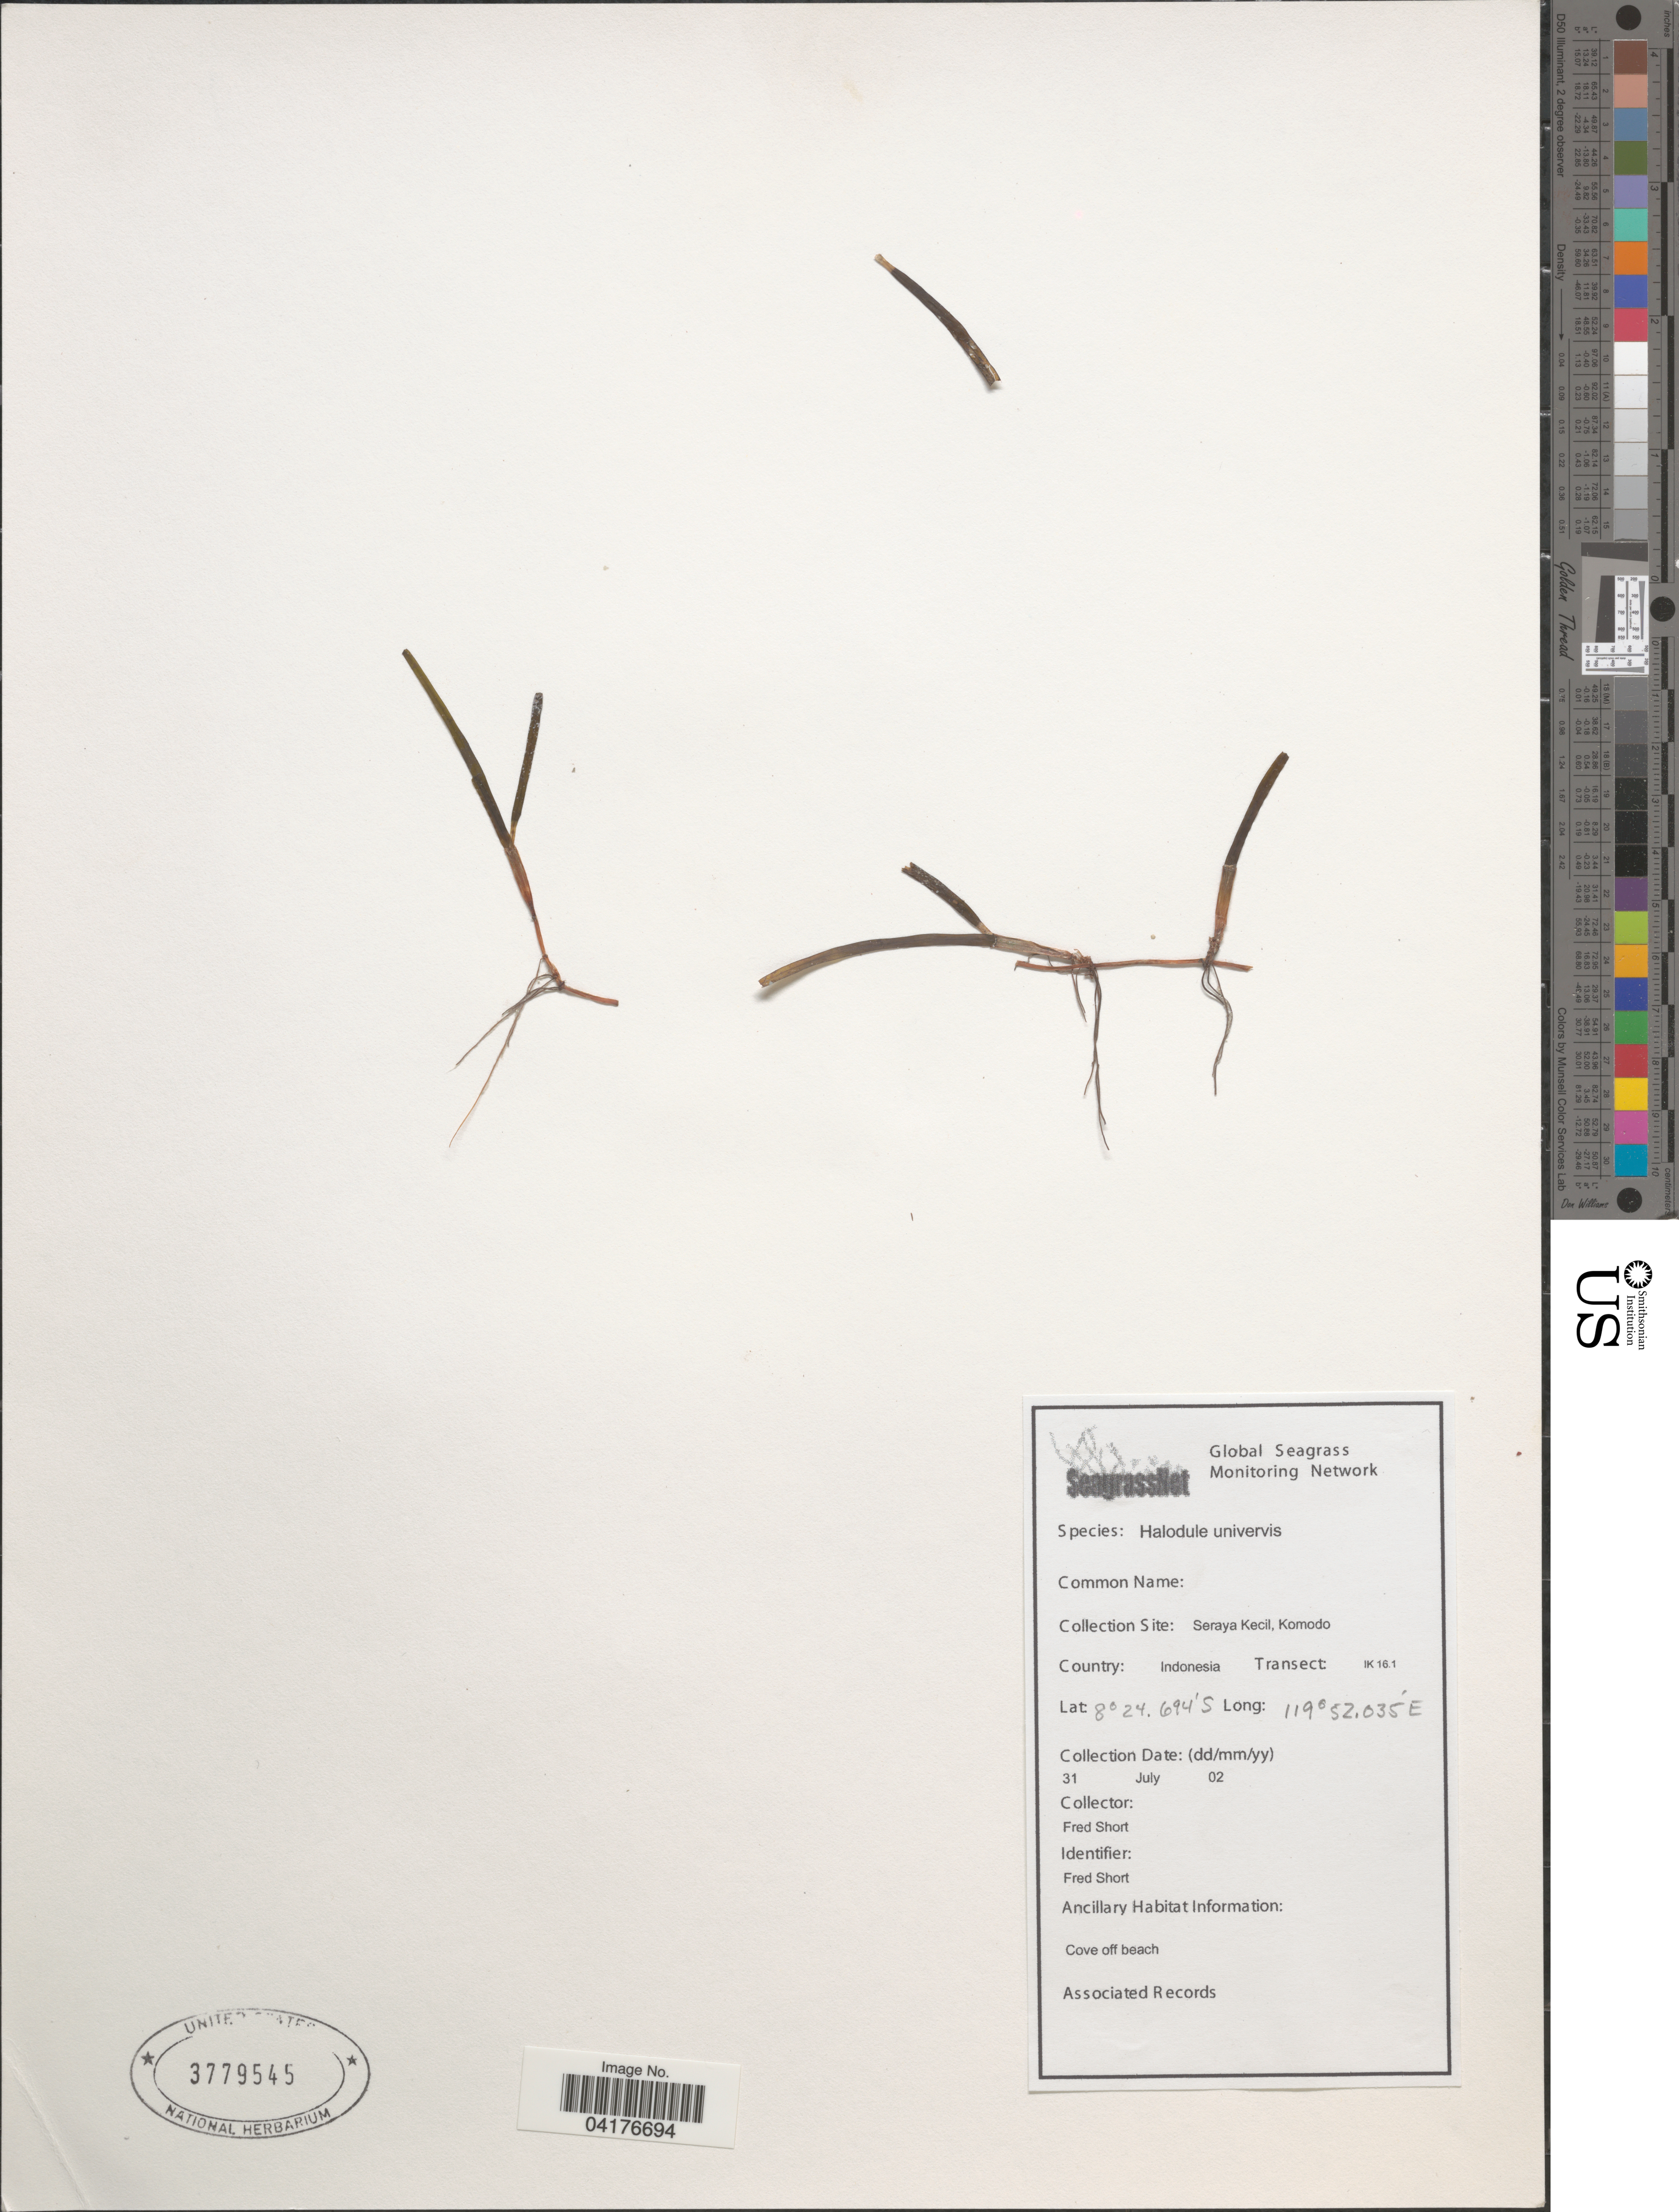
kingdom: Plantae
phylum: Tracheophyta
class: Liliopsida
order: Alismatales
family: Cymodoceaceae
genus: Halodule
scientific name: Halodule uninervis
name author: (Forssk.) Asch.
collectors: F. Short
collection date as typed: Transcribed d/m/y: 31/7/2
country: Indonesia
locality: Seraya Kecil, Komodo. Transect: IK16.1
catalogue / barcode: US 3779545